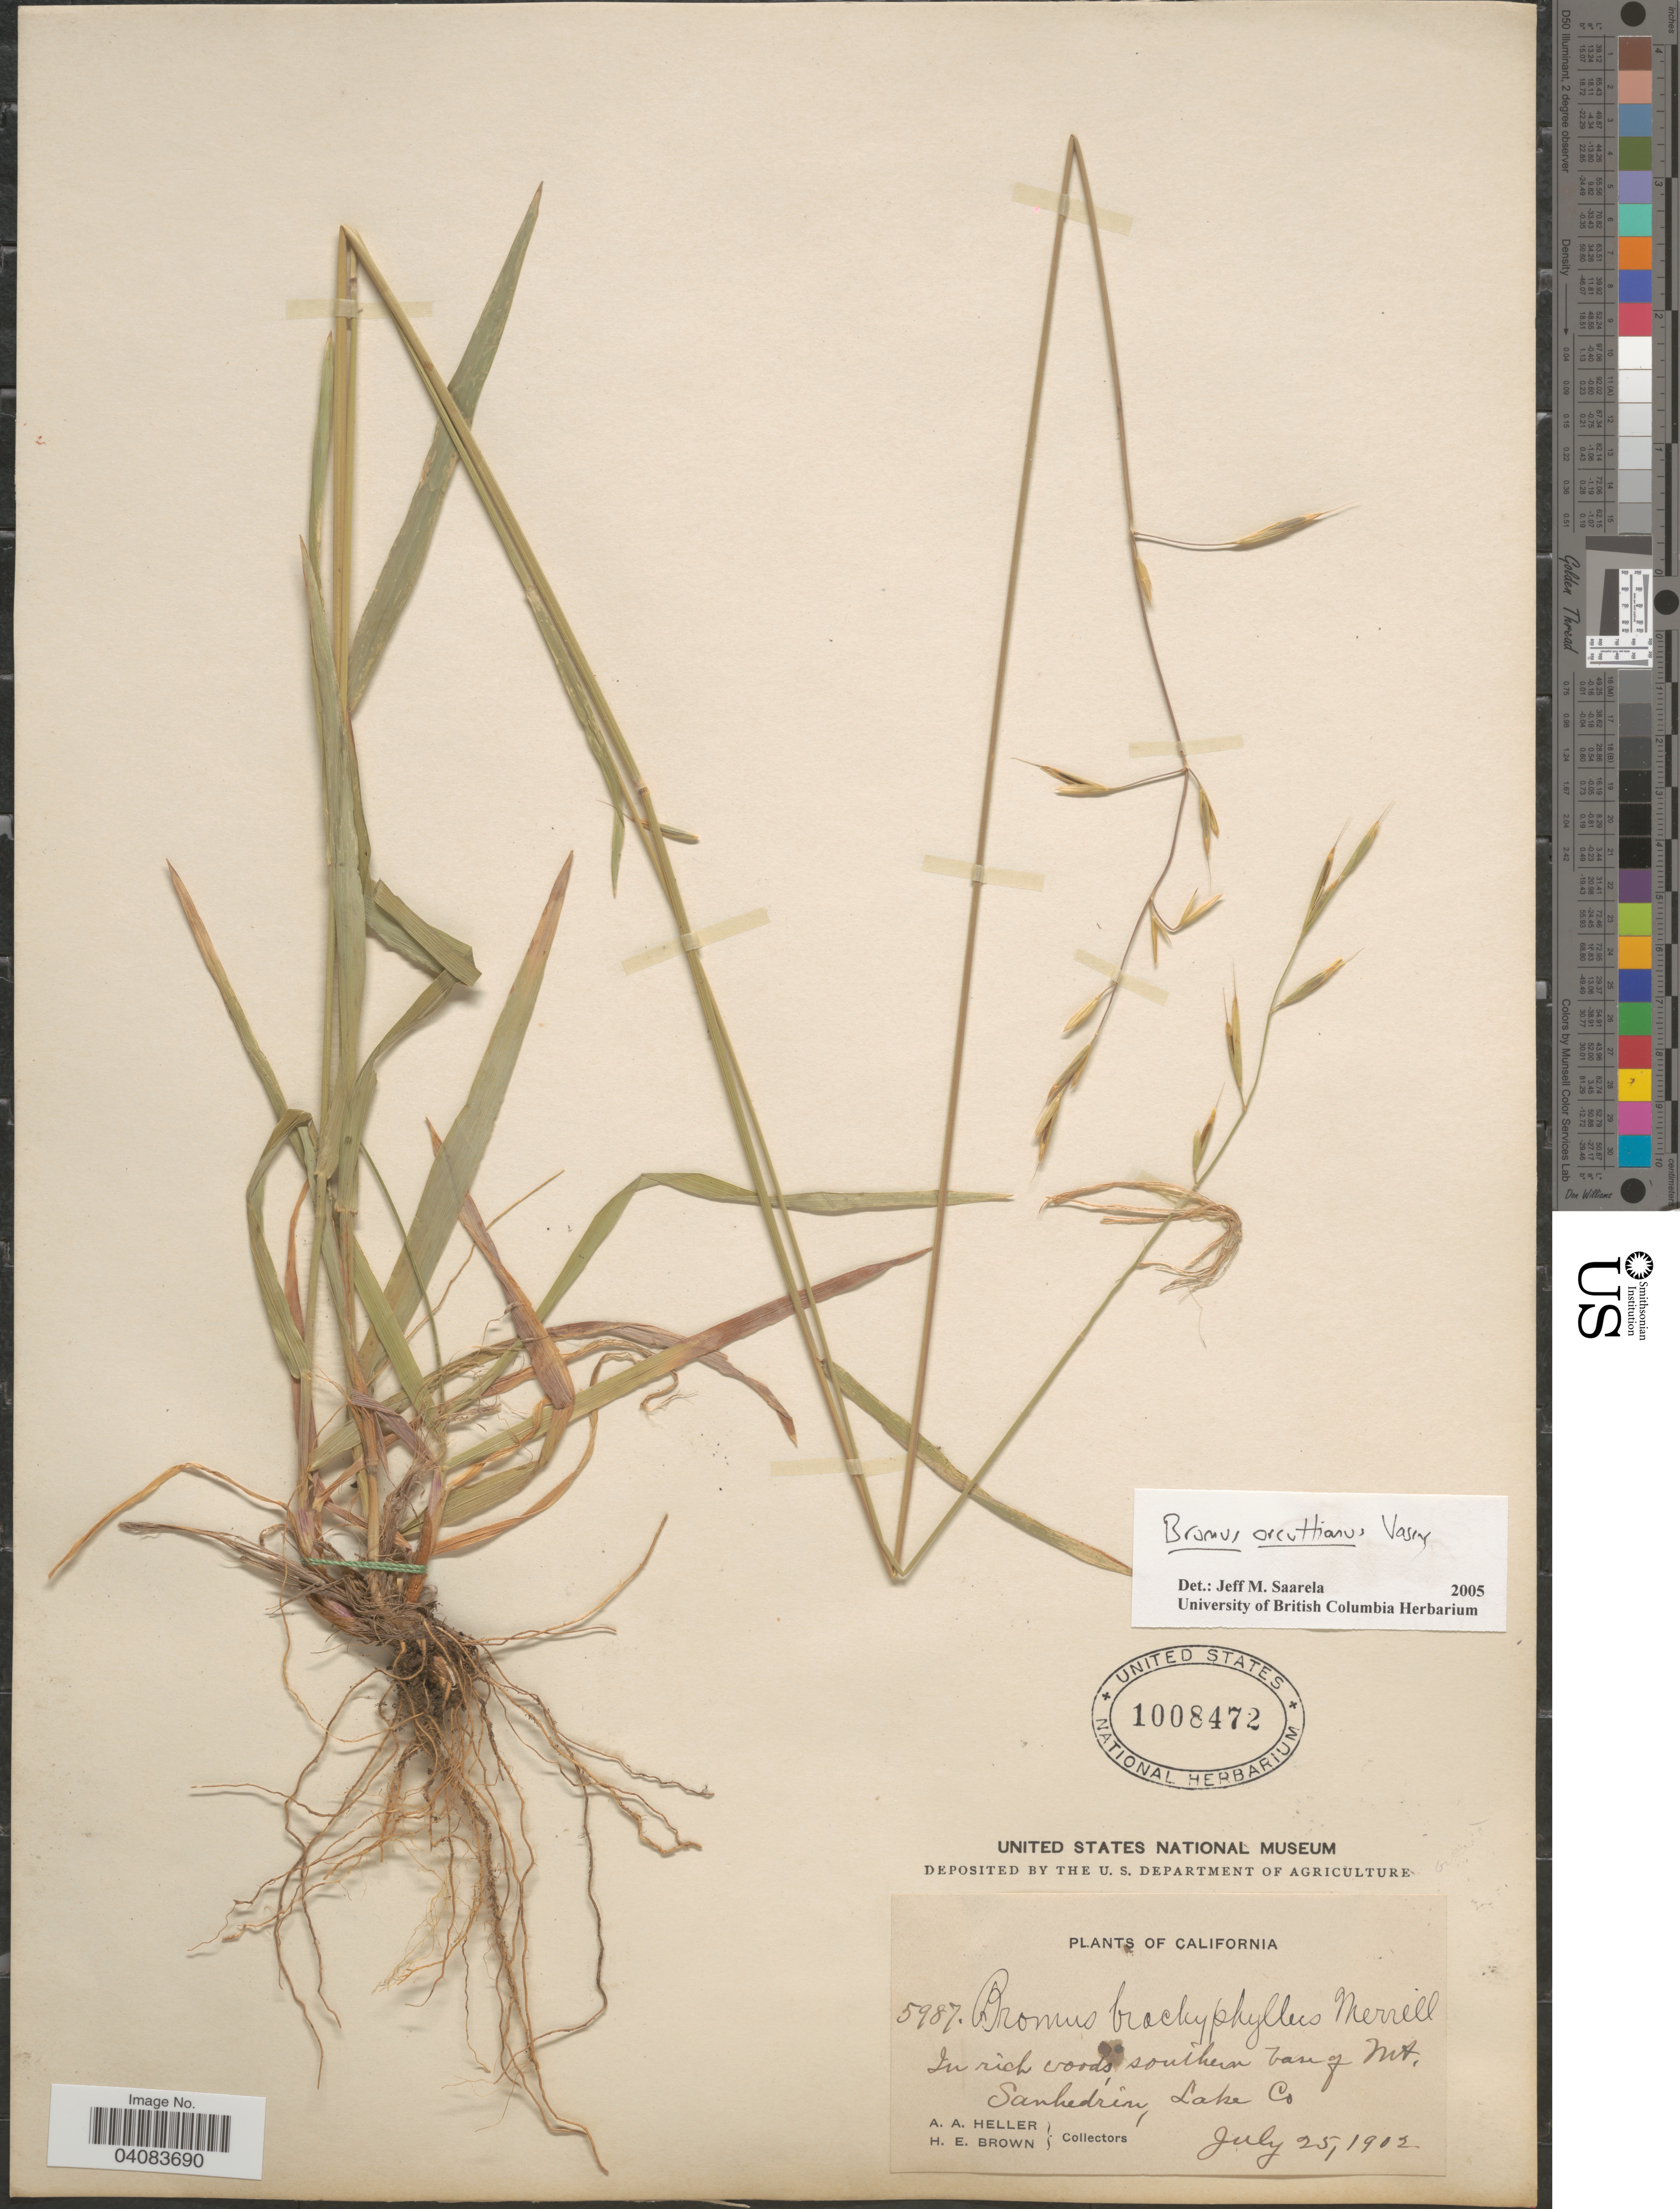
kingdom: Plantae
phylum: Tracheophyta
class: Liliopsida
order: Poales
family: Poaceae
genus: Bromus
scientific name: Bromus orcuttianus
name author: Vasey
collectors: A. A. Heller & H. E. Brown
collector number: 5987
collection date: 1902-07-25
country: United States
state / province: California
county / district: Lake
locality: Southern base of Mt. Sanhedrin, Lake Co.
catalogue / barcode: US 1008472